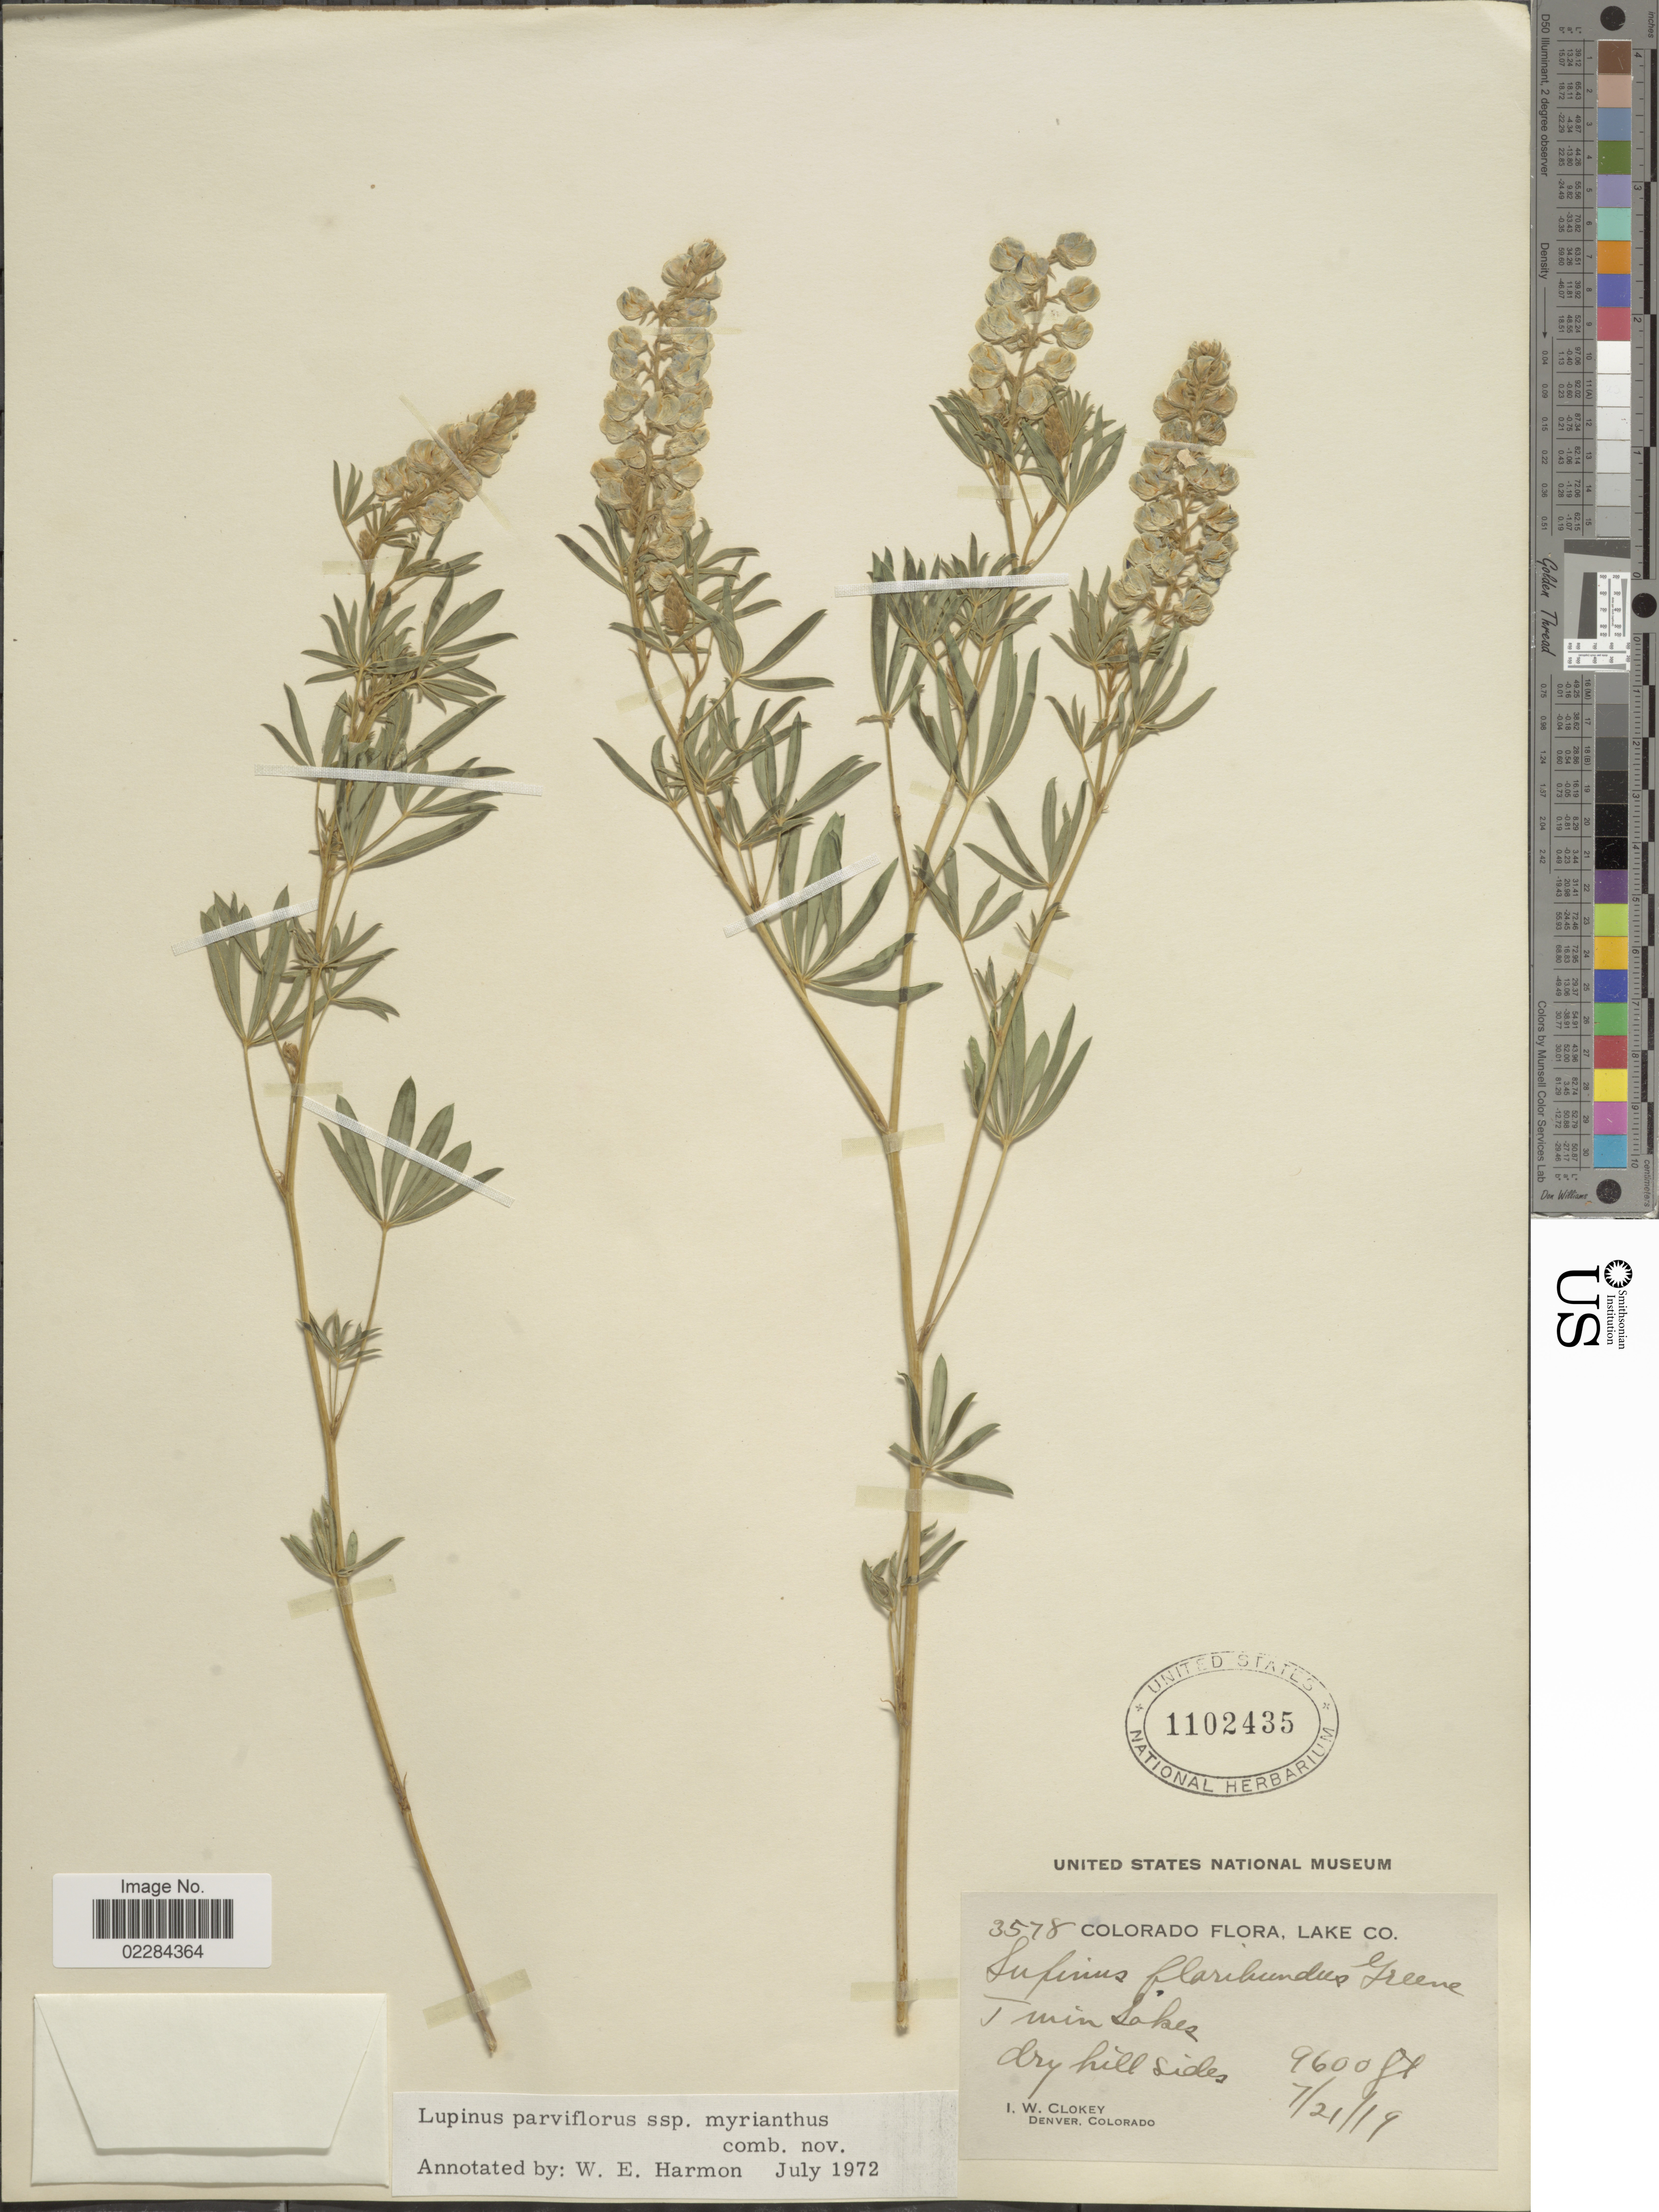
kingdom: Plantae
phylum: Tracheophyta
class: Magnoliopsida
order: Fabales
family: Fabaceae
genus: Lupinus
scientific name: Lupinus argenteus var. myrianthus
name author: (Greene) Isley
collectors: I. W. Clokey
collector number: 3578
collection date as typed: Transcribed d/m/y: 21/7/19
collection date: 1919-07-21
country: United States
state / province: Colorado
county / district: Lake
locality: Lake Co. Twin Lakes.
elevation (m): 2926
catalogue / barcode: US 1102435